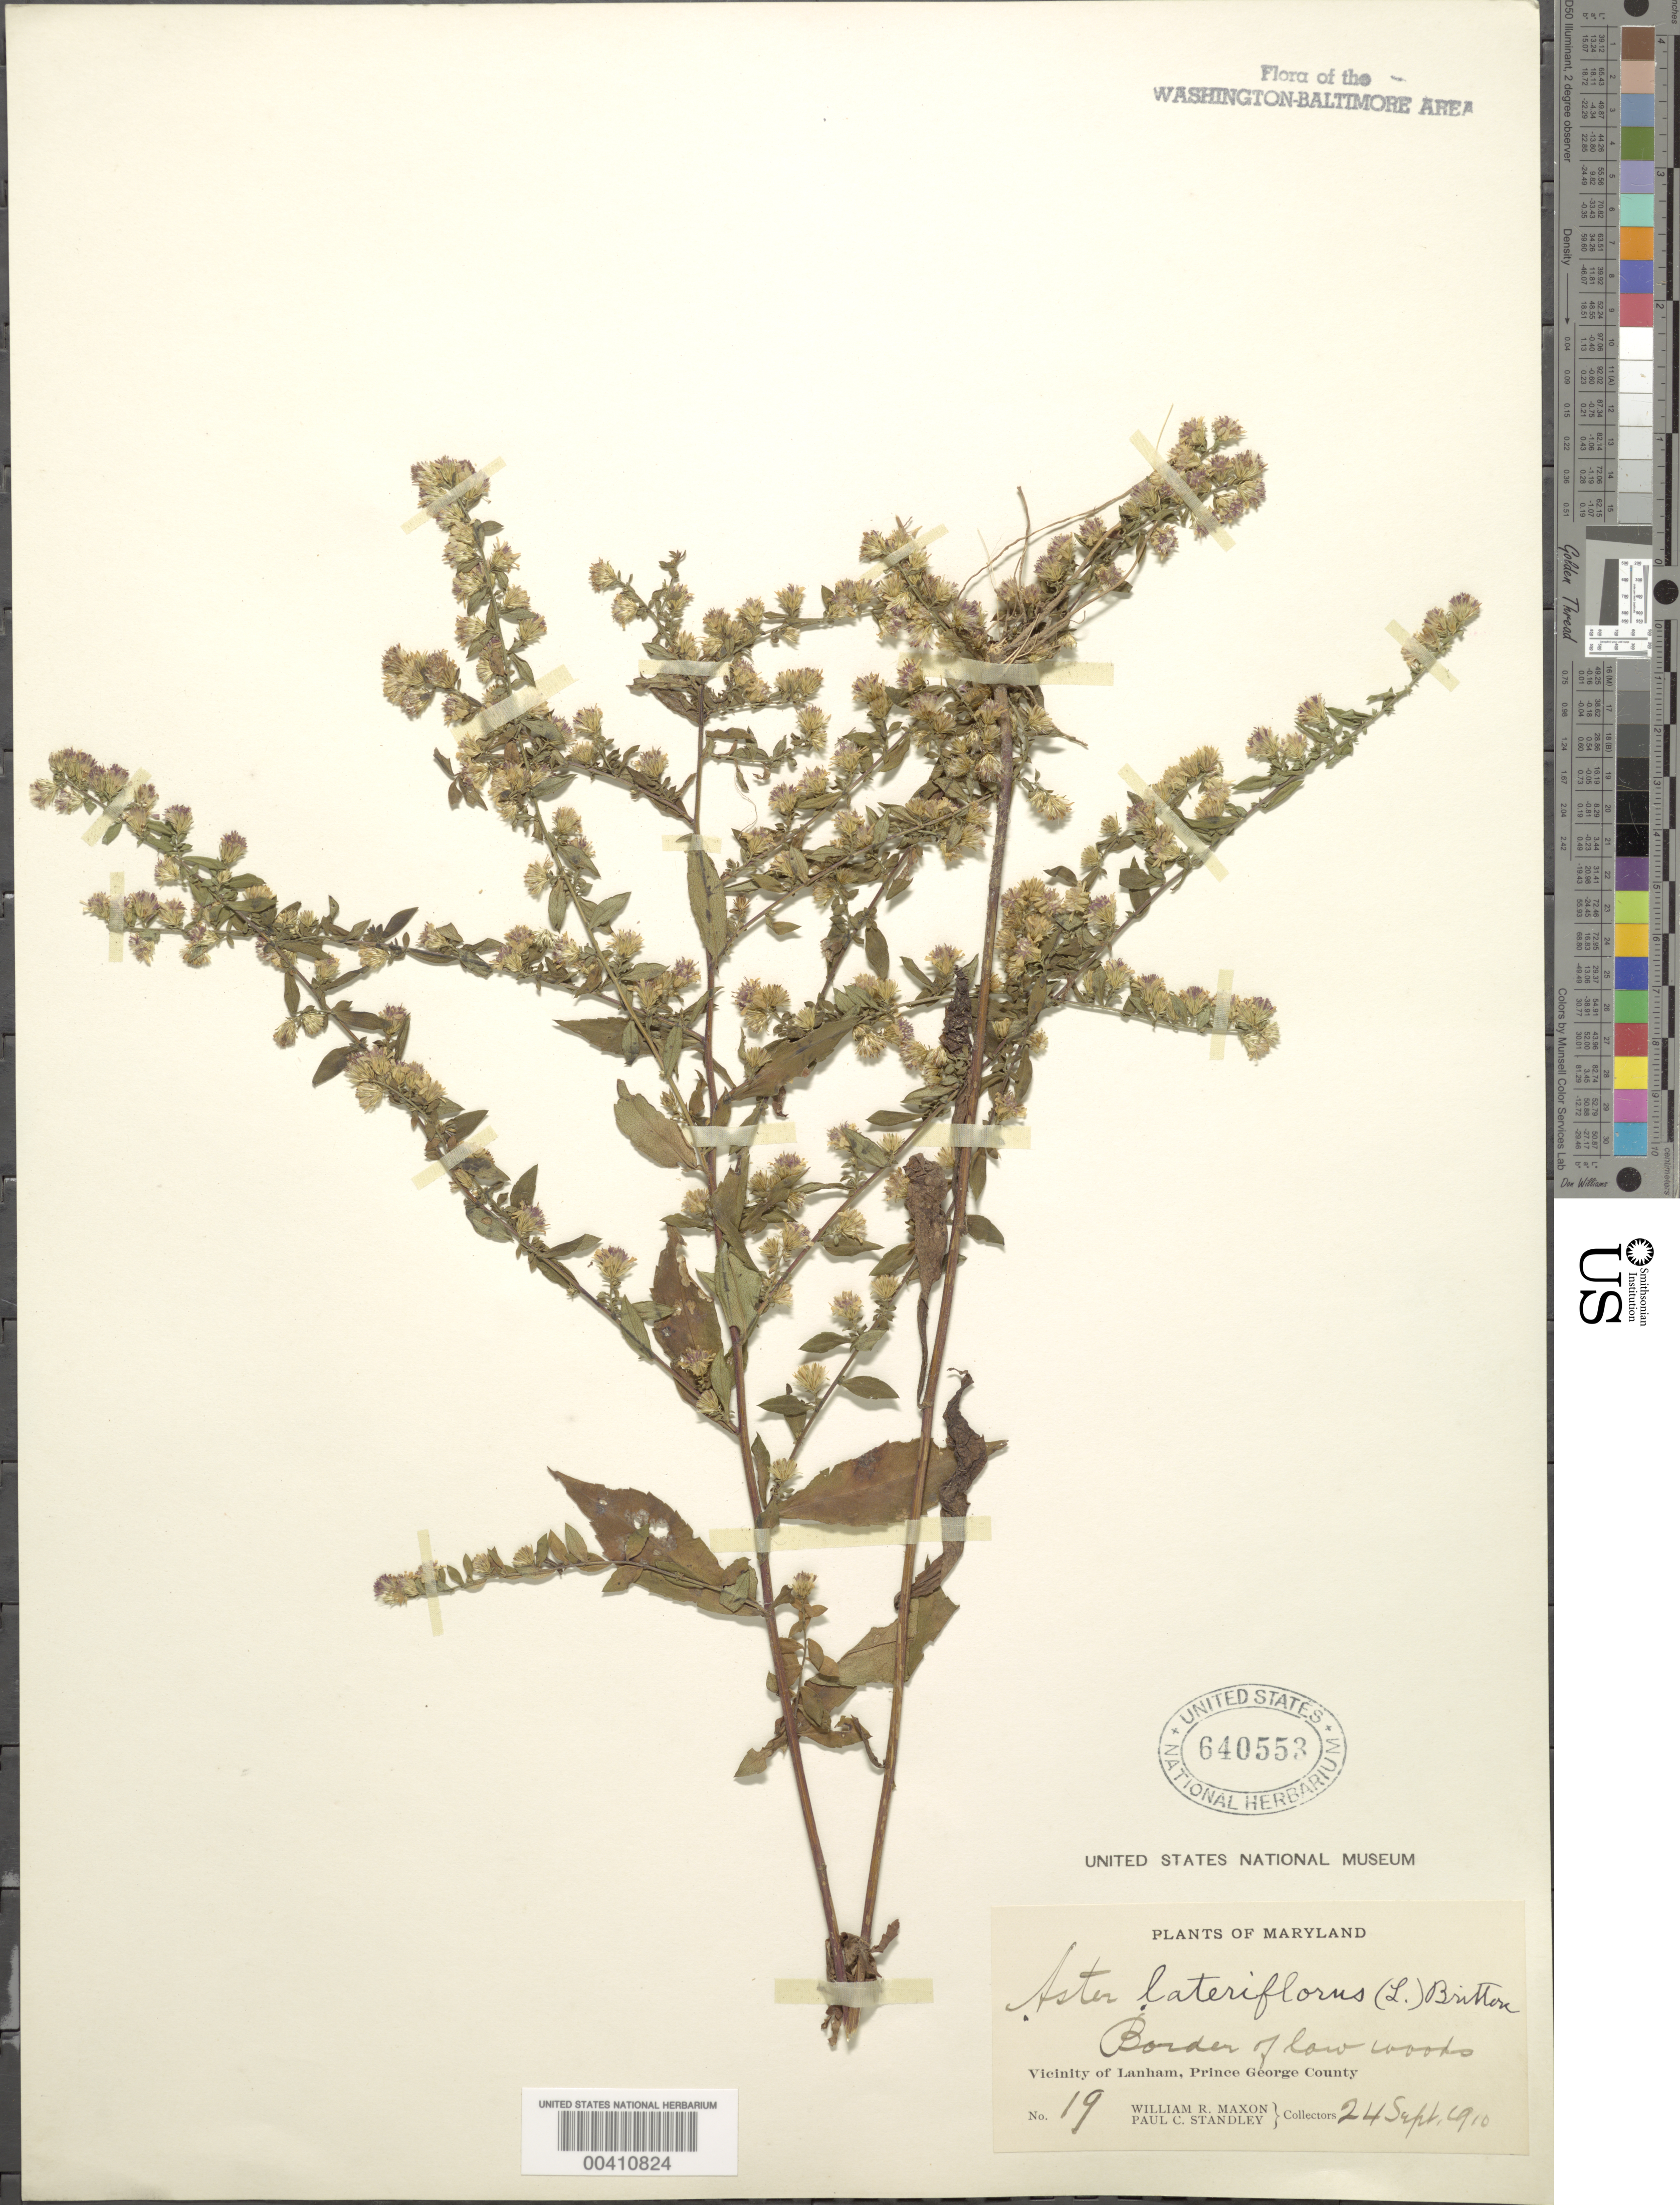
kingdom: Plantae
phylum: Tracheophyta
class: Magnoliopsida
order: Asterales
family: Asteraceae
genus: Symphyotrichum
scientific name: Symphyotrichum lateriflorum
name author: (L.) Á. Löve & D. Löve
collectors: W. R. Maxon & P. C. Standley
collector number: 19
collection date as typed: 24 Sep 1910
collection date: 1910-09-24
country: United States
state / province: Maryland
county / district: Prince George's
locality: Lanham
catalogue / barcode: US 640553